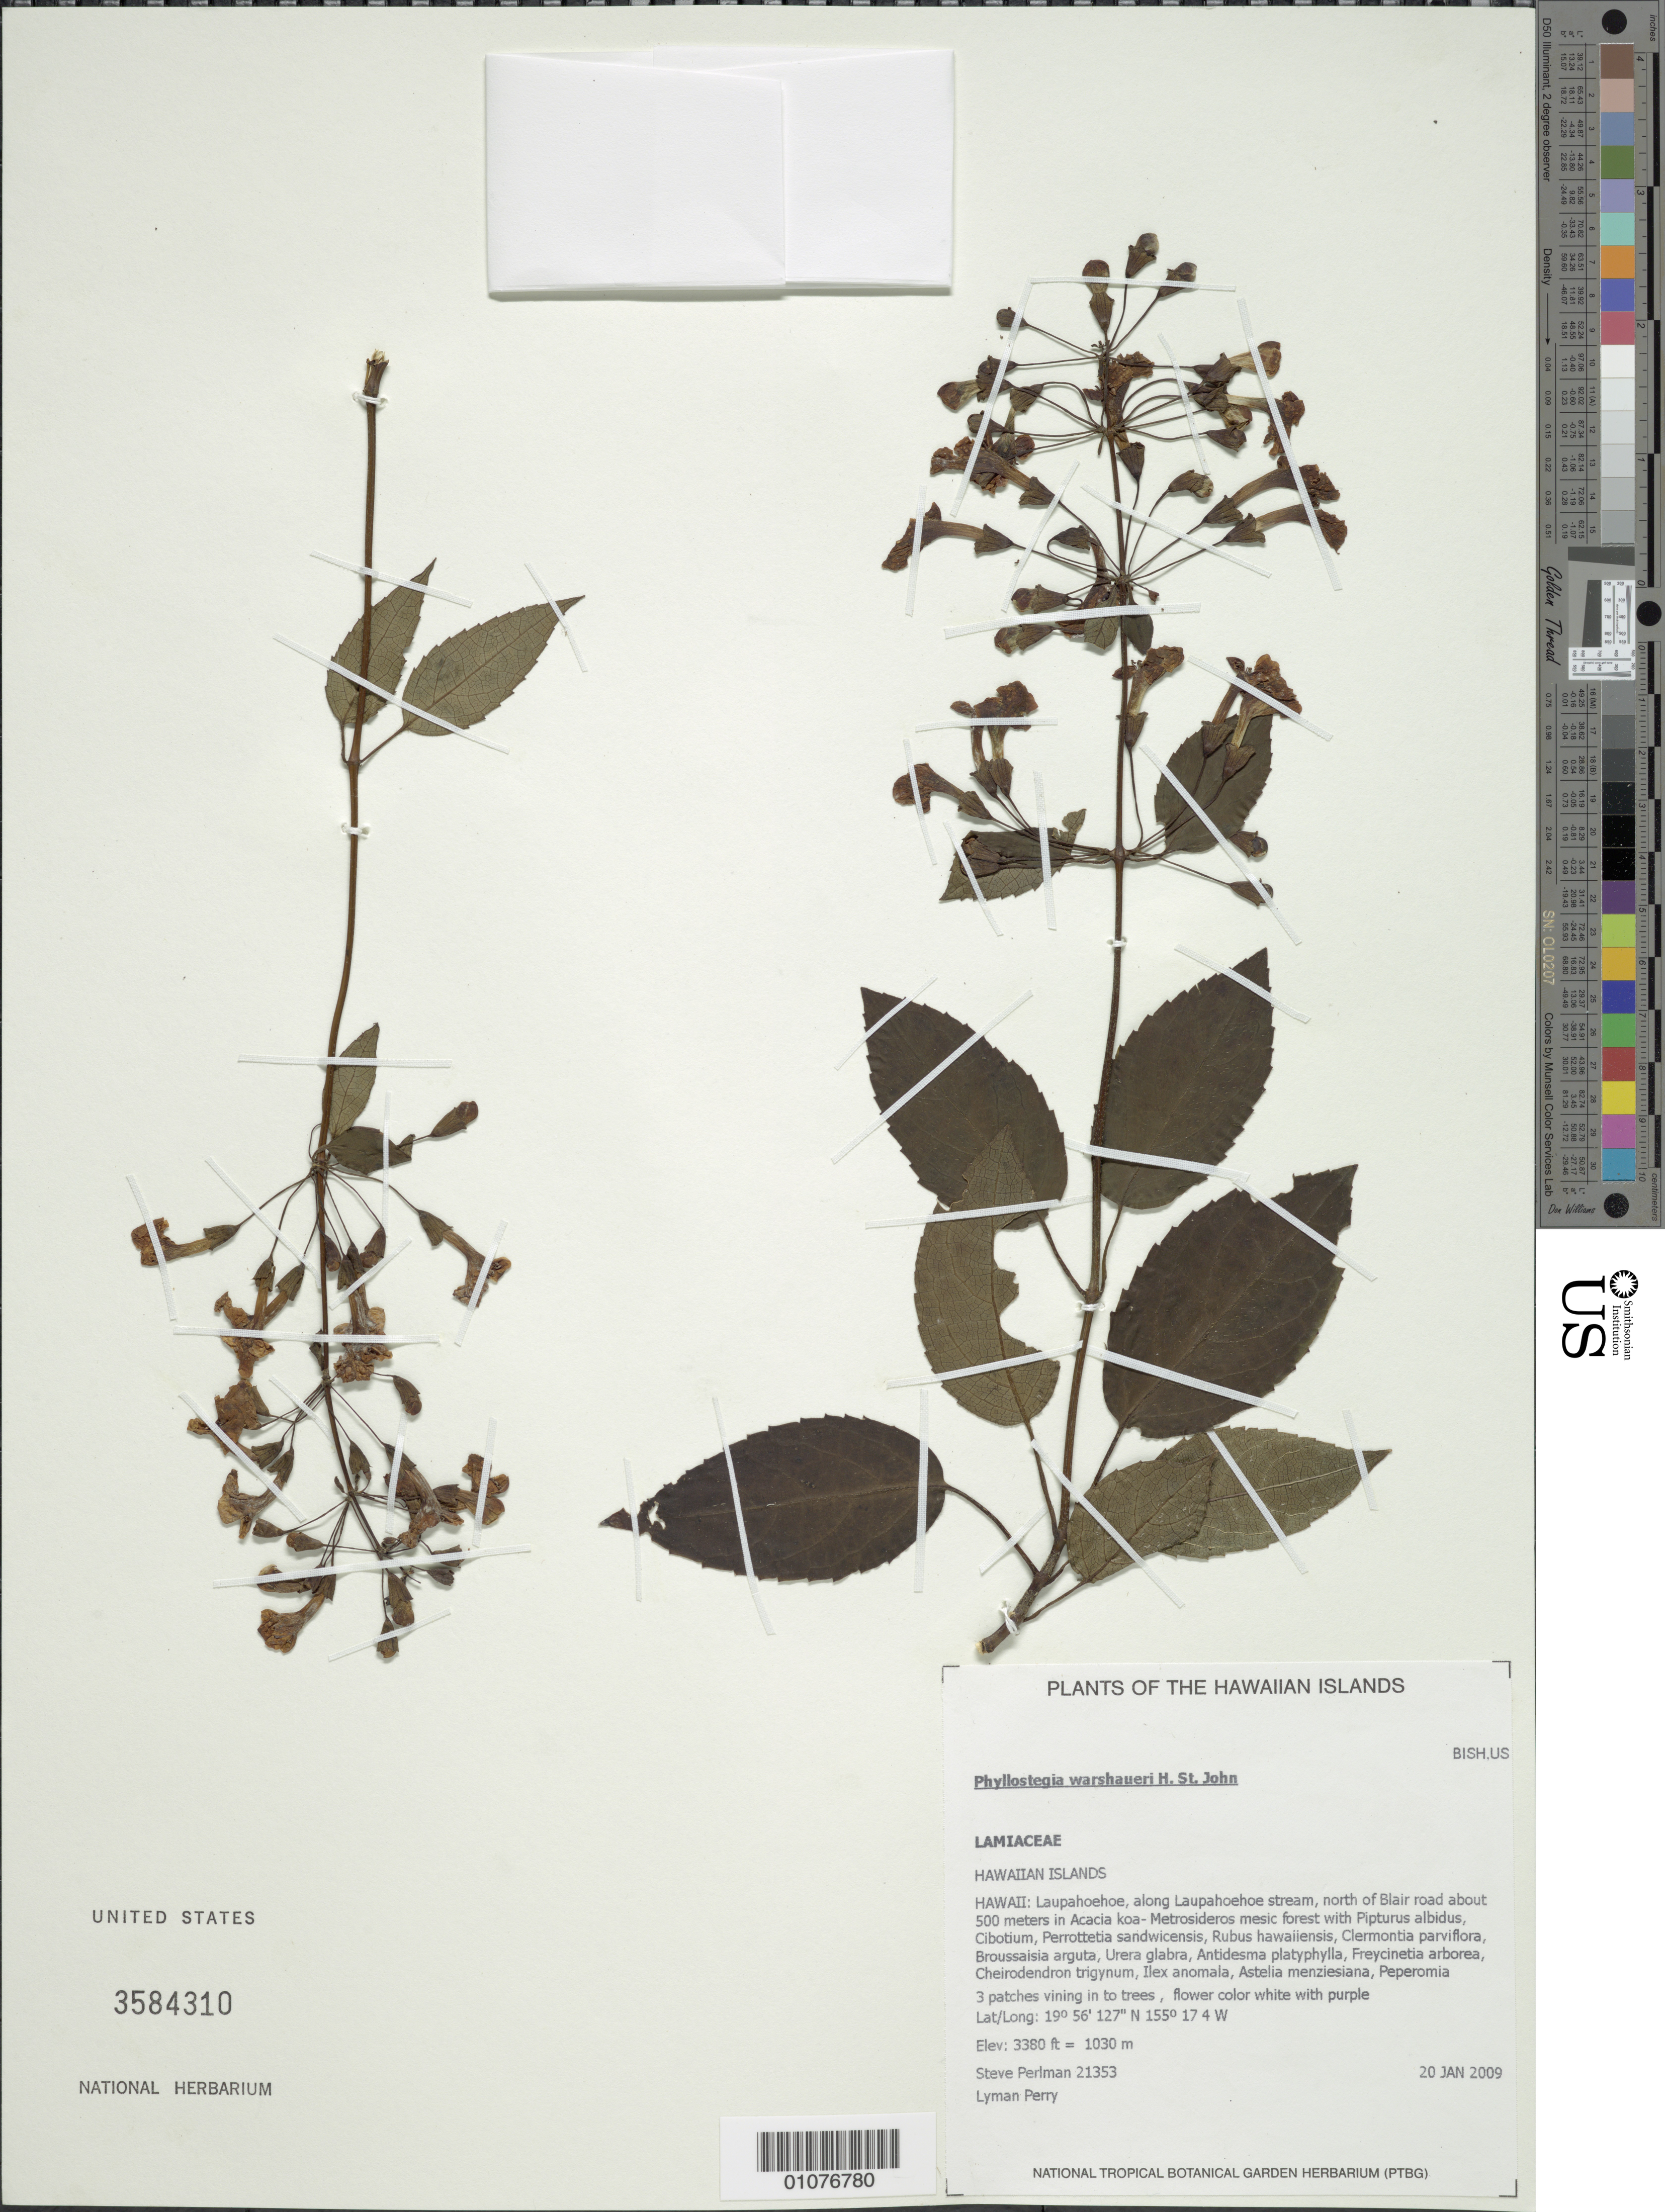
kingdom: Plantae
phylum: Tracheophyta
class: Magnoliopsida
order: Lamiales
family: Lamiaceae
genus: Phyllostegia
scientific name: Phyllostegia warshaueri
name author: H. St. John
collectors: S. P. Perlman & L. Perry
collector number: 21353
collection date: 2009-01-20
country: United States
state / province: Hawaii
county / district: Hawaii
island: Hawaii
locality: Laupahoehoe, along Laupahoehoe stream, N of Blair road about 500 meters.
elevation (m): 1030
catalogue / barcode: US 3584310